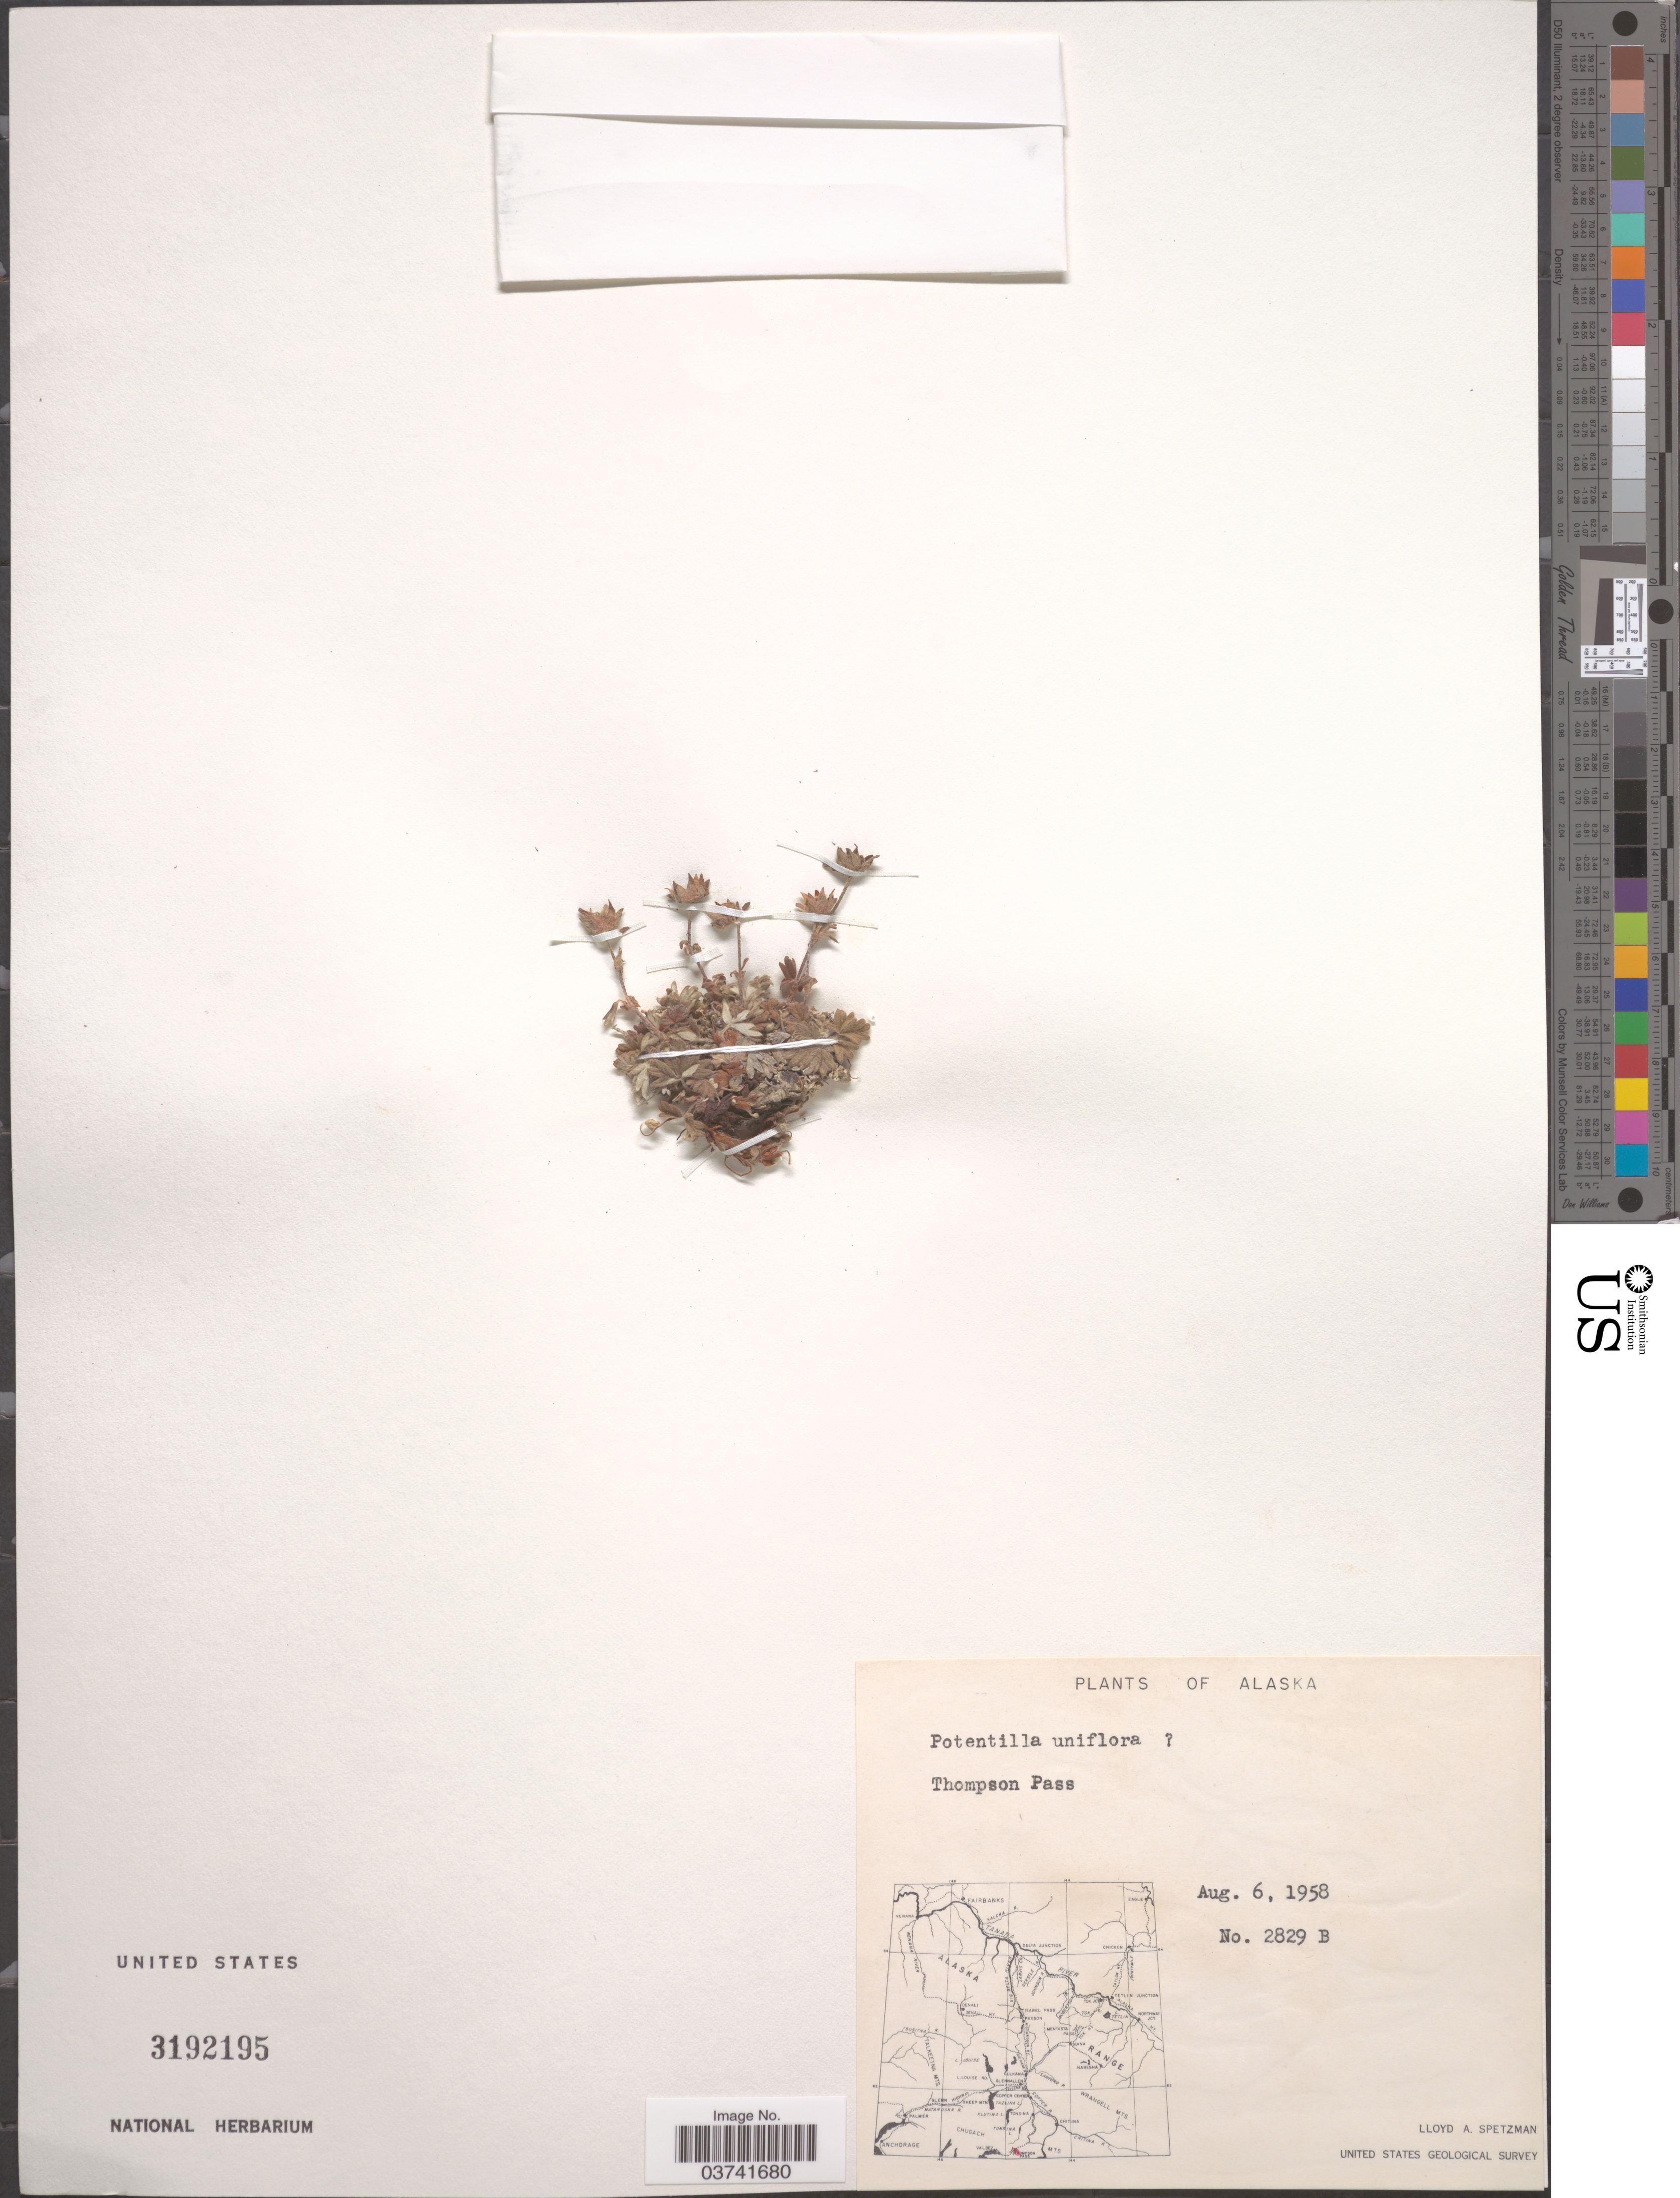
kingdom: Plantae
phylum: Tracheophyta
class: Magnoliopsida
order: Rosales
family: Rosaceae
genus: Potentilla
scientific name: Potentilla uniflora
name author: Ledeb.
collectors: L. Spetzman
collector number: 2829B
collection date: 1958-08-06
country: United States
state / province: Alaska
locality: Thompson Pass.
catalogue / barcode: US 3192195